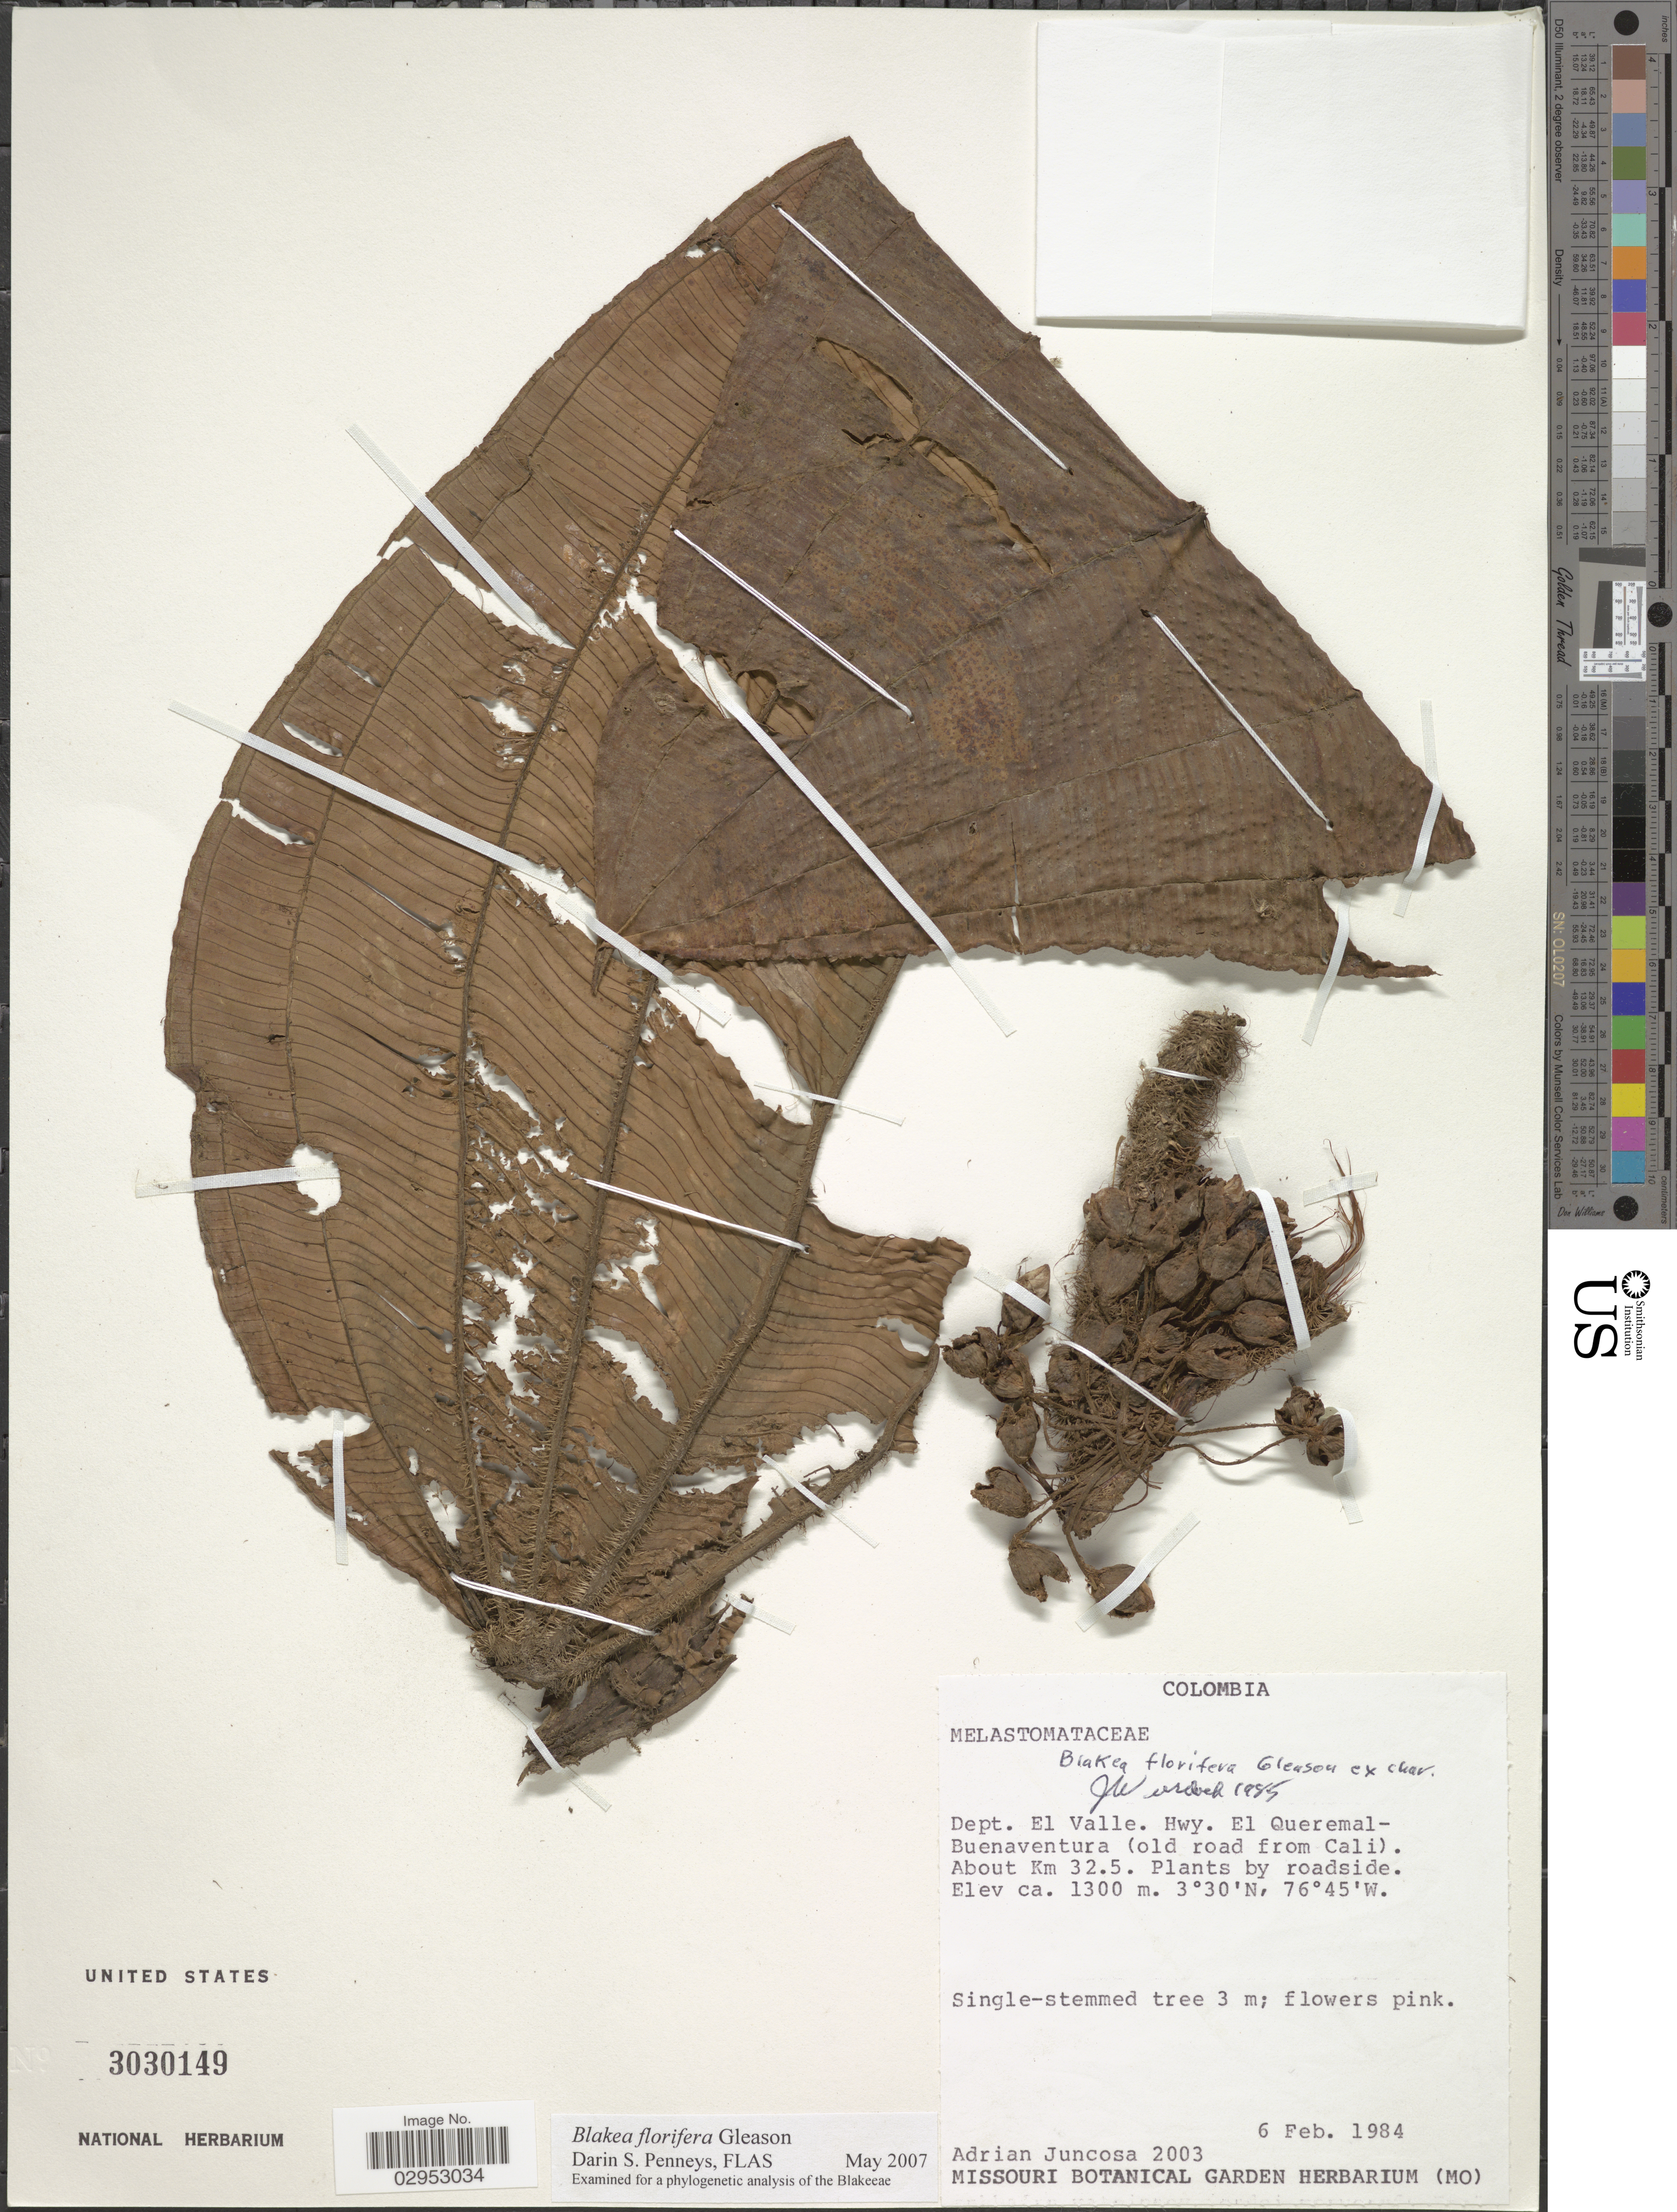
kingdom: Plantae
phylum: Tracheophyta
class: Magnoliopsida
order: Myrtales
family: Melastomataceae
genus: Blakea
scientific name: Blakea florifera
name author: Gleason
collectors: A. Juncosa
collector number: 2003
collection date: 1984-02-06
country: Colombia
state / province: Valle del Cauca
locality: Dept. El Valle. Hwy. El Queremal-Buenaventura (old road from Cali). About Km 32.5.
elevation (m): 1300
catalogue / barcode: US 3030149